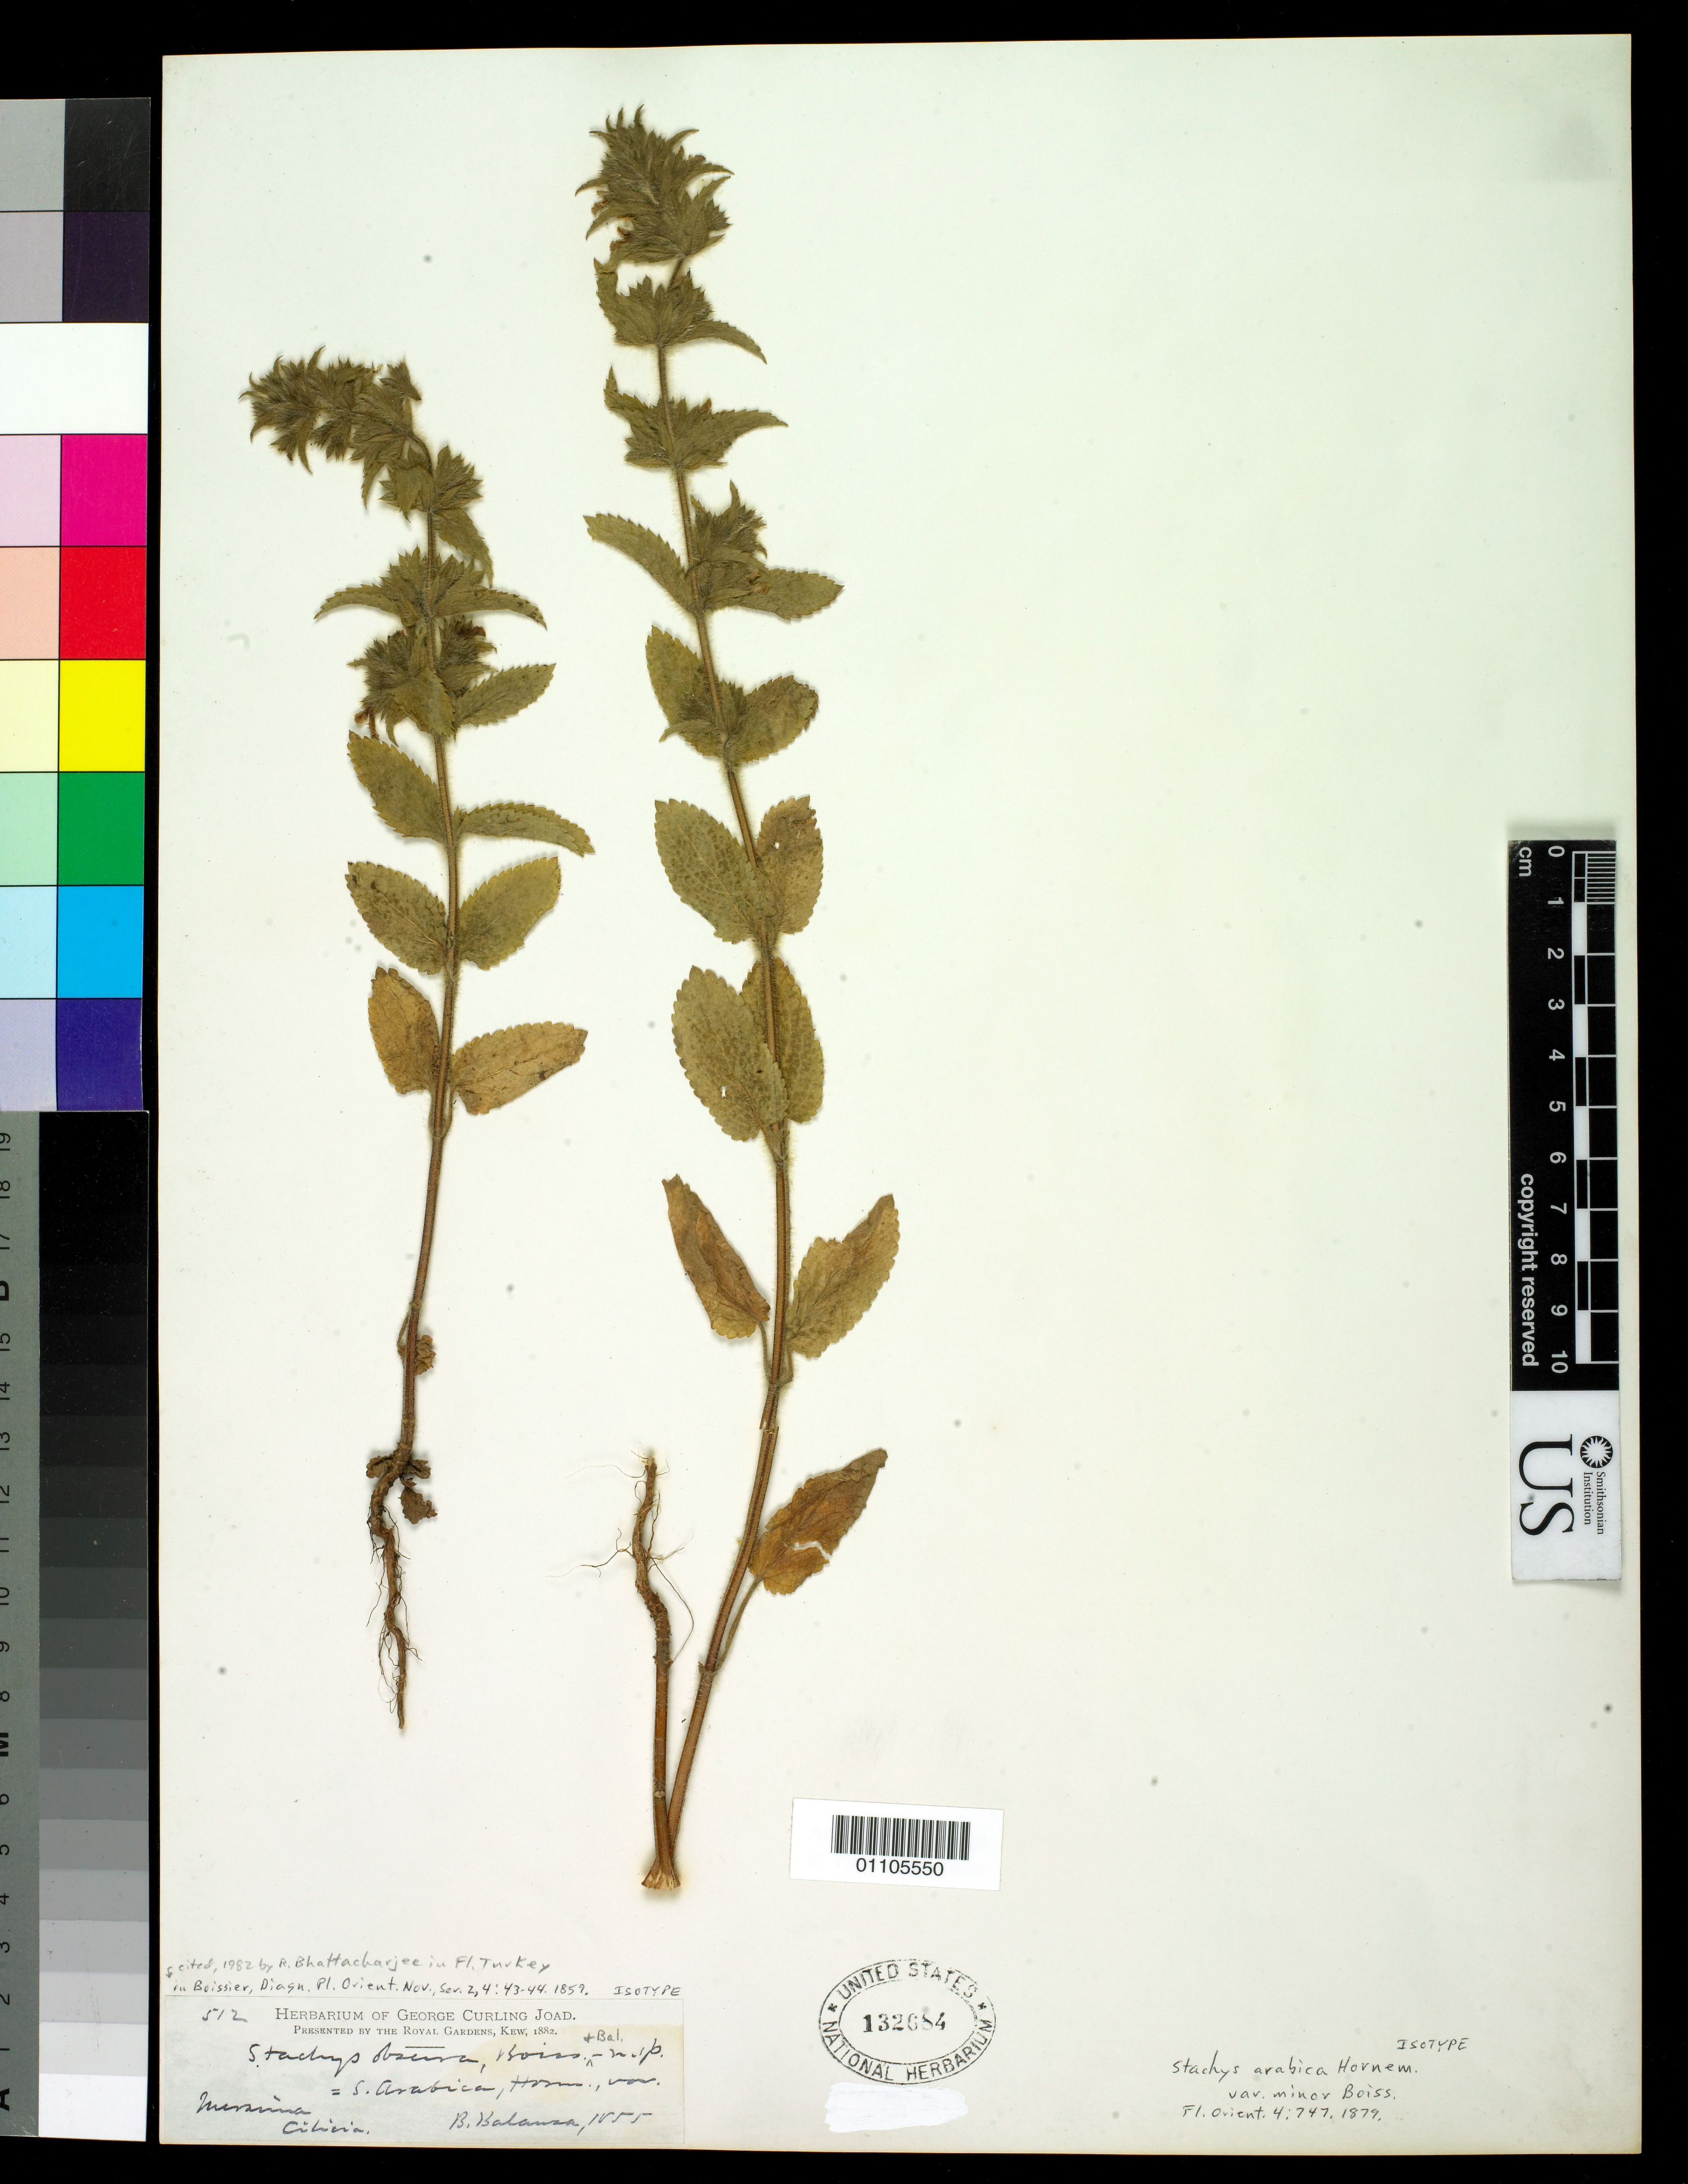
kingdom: Plantae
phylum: Tracheophyta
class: Magnoliopsida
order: Lamiales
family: Lamiaceae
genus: Stachys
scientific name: Stachys arabica var. minor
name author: Boiss.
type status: Isotype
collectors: B. Balansa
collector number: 512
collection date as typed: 1855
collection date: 1855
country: Turkey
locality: Mersina, Cilicia.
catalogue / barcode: US 132684